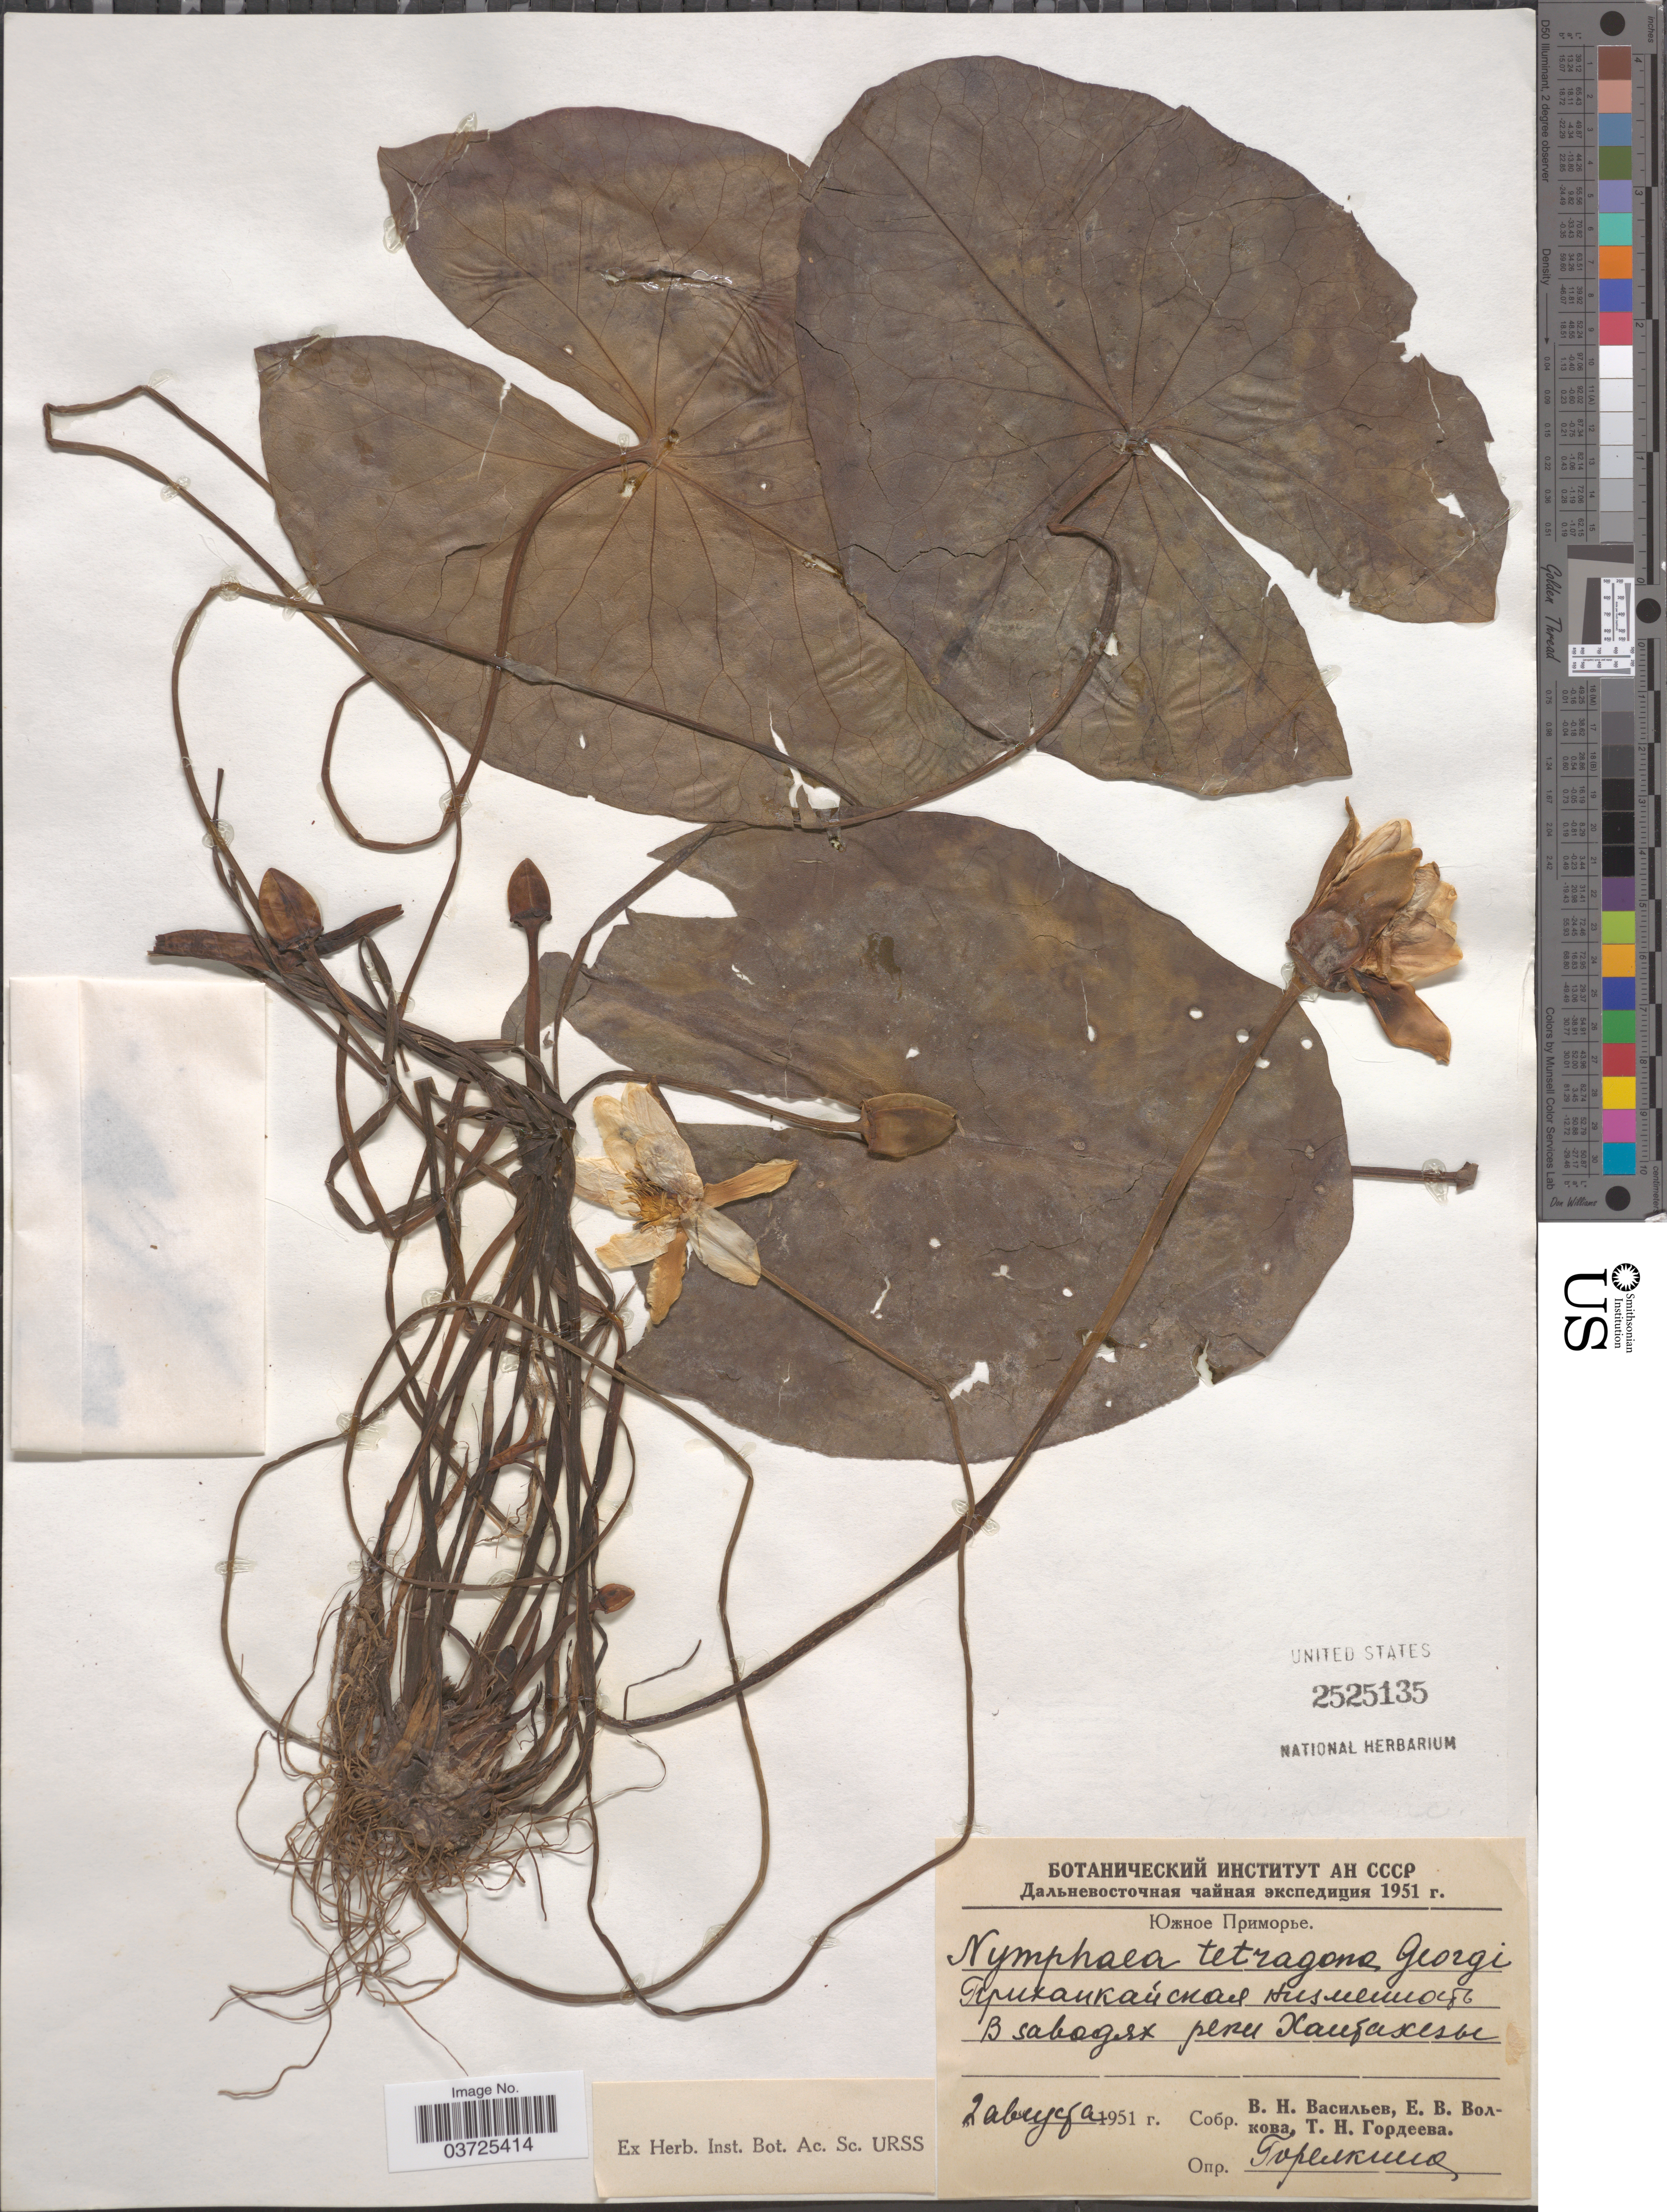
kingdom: Plantae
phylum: Tracheophyta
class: Magnoliopsida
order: Nymphaeales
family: Nymphaeaceae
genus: Nymphaea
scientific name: Nymphaea tetragona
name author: Georgi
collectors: X, X & X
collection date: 1951-08-02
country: Russian Federation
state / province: Primorsky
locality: Prikhankayskaya Flatland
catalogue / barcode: US 2525135